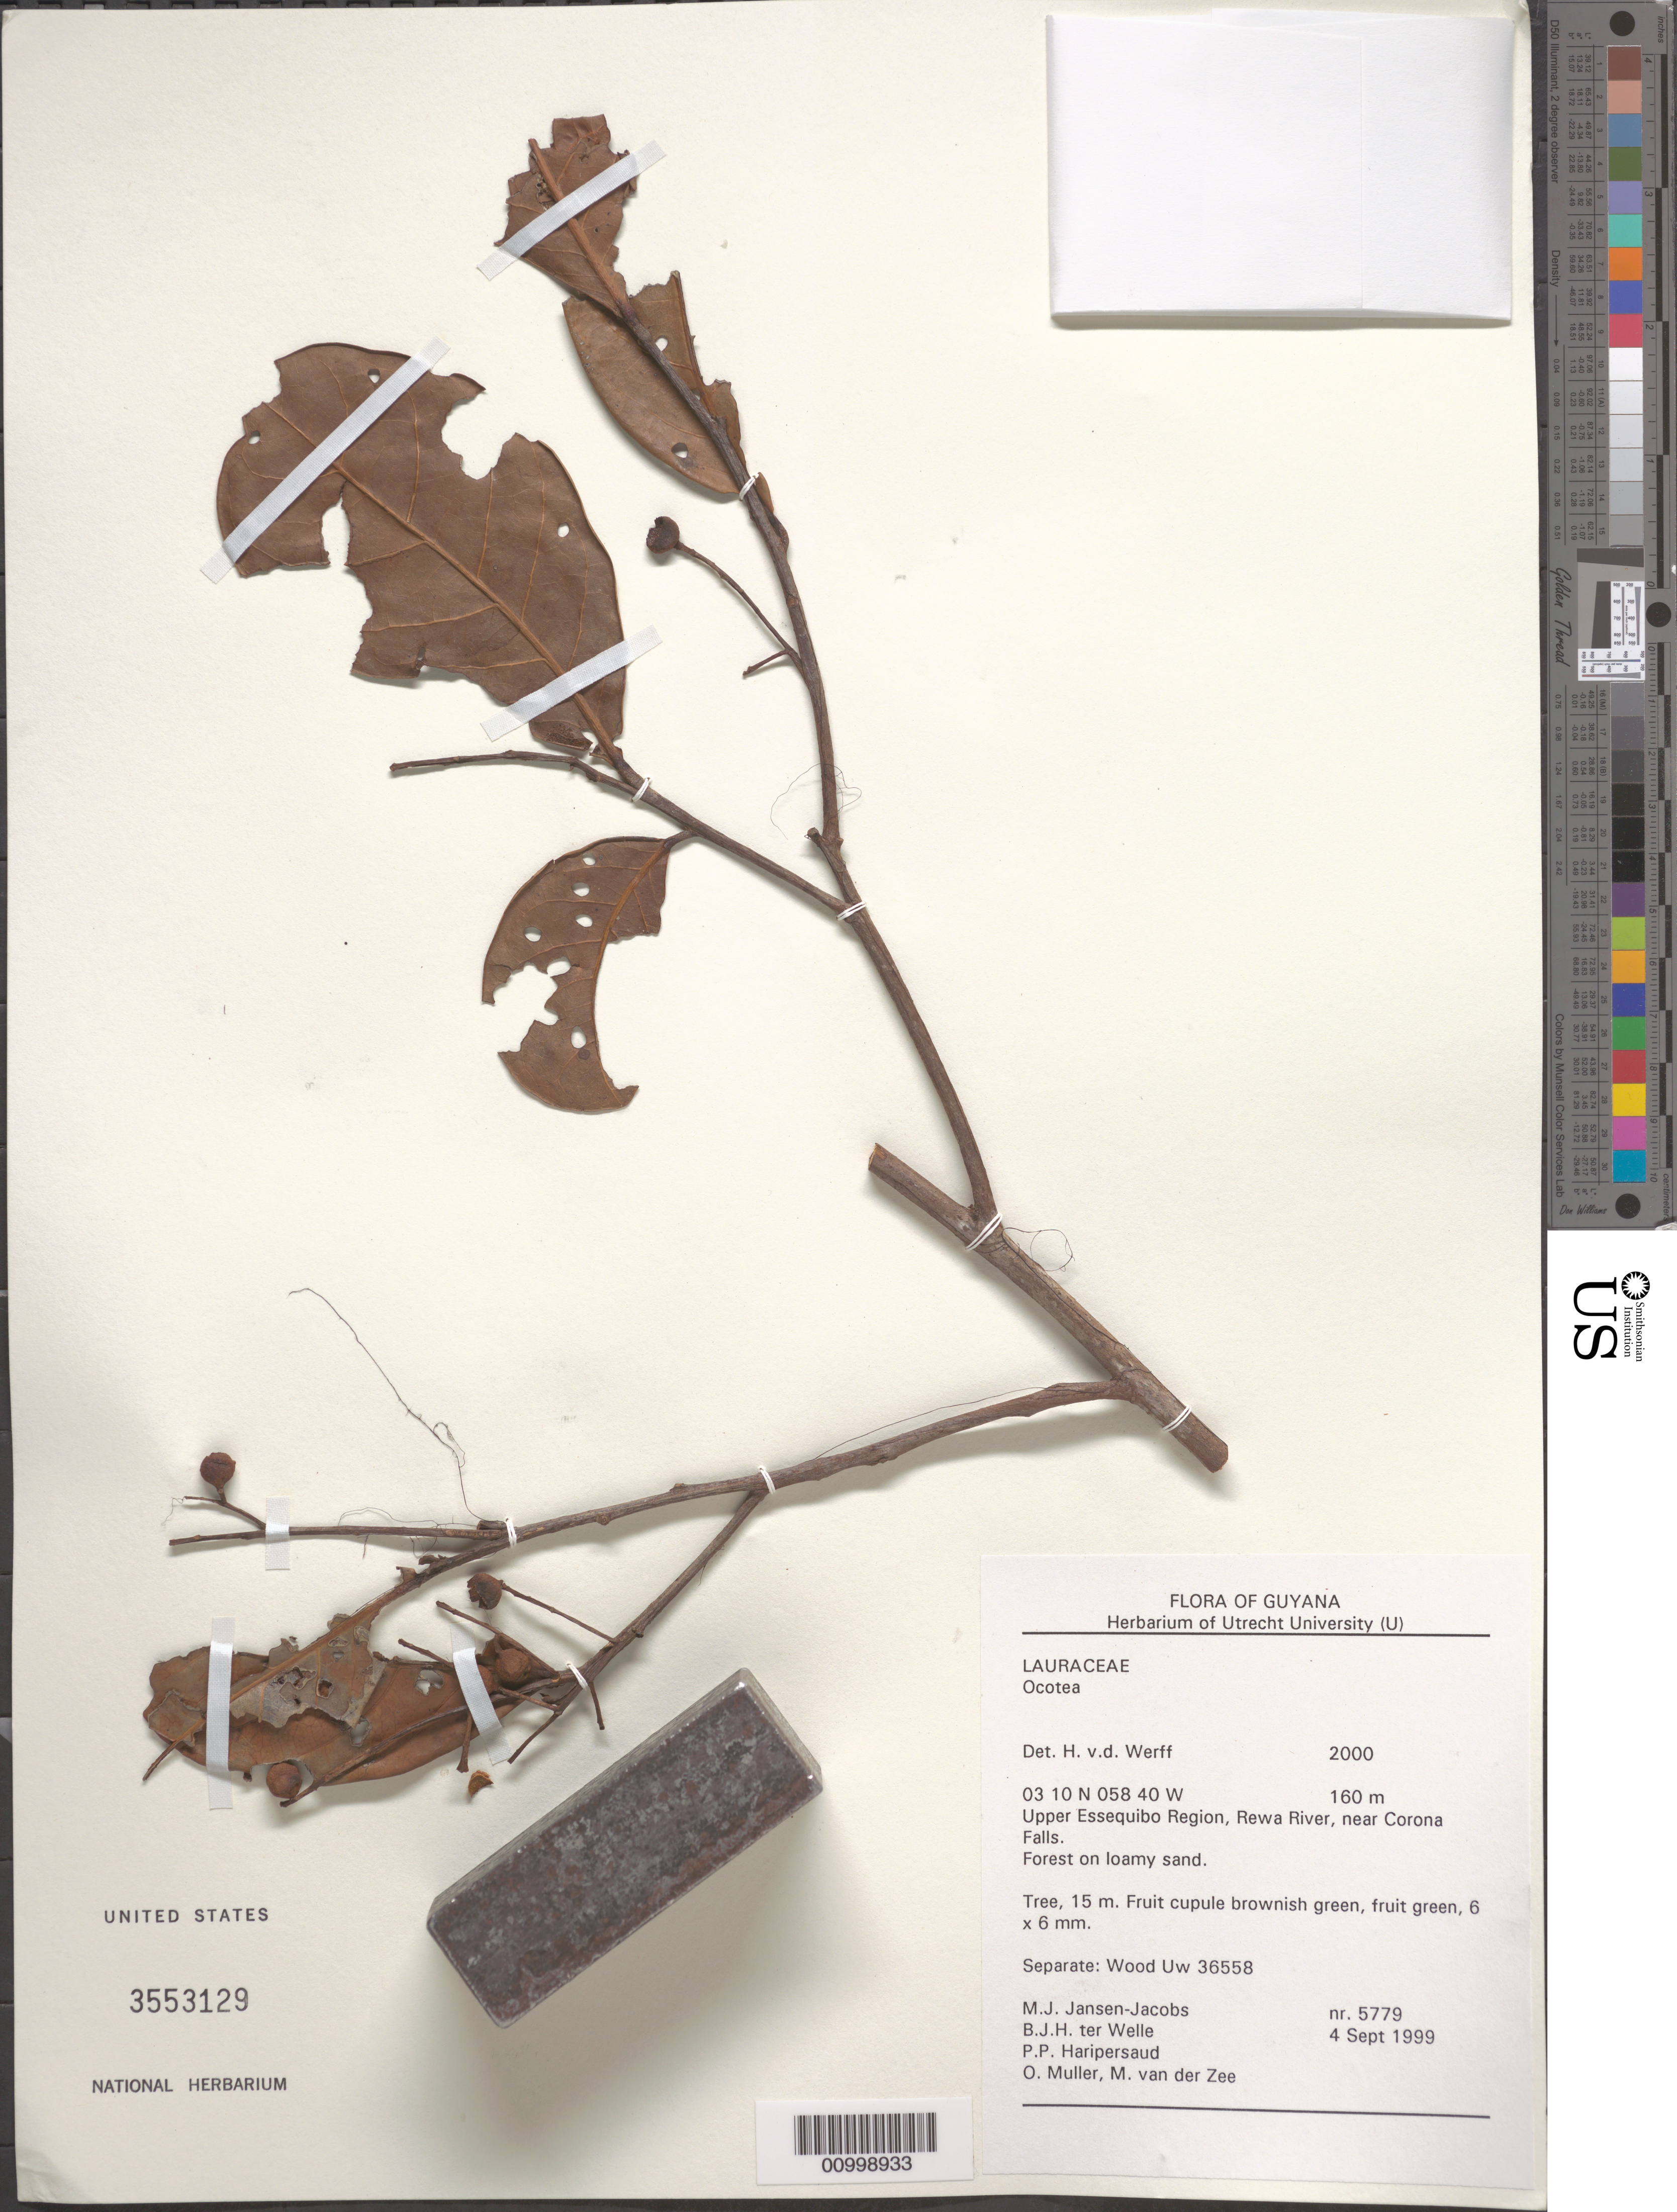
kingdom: Plantae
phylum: Tracheophyta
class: Magnoliopsida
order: Laurales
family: Lauraceae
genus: Ocotea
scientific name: Ocotea sp.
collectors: M. J. Jansen-Jacobs, B. Welle, P. Haripersaud, O. Muller & M. van der Zee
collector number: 5779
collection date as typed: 4-Sep-99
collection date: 1999-09-04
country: Guyana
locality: Upper Essequibo Region, Rewa River, near Corona Falls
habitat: Forest on loamy sand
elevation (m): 160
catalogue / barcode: US 3553129